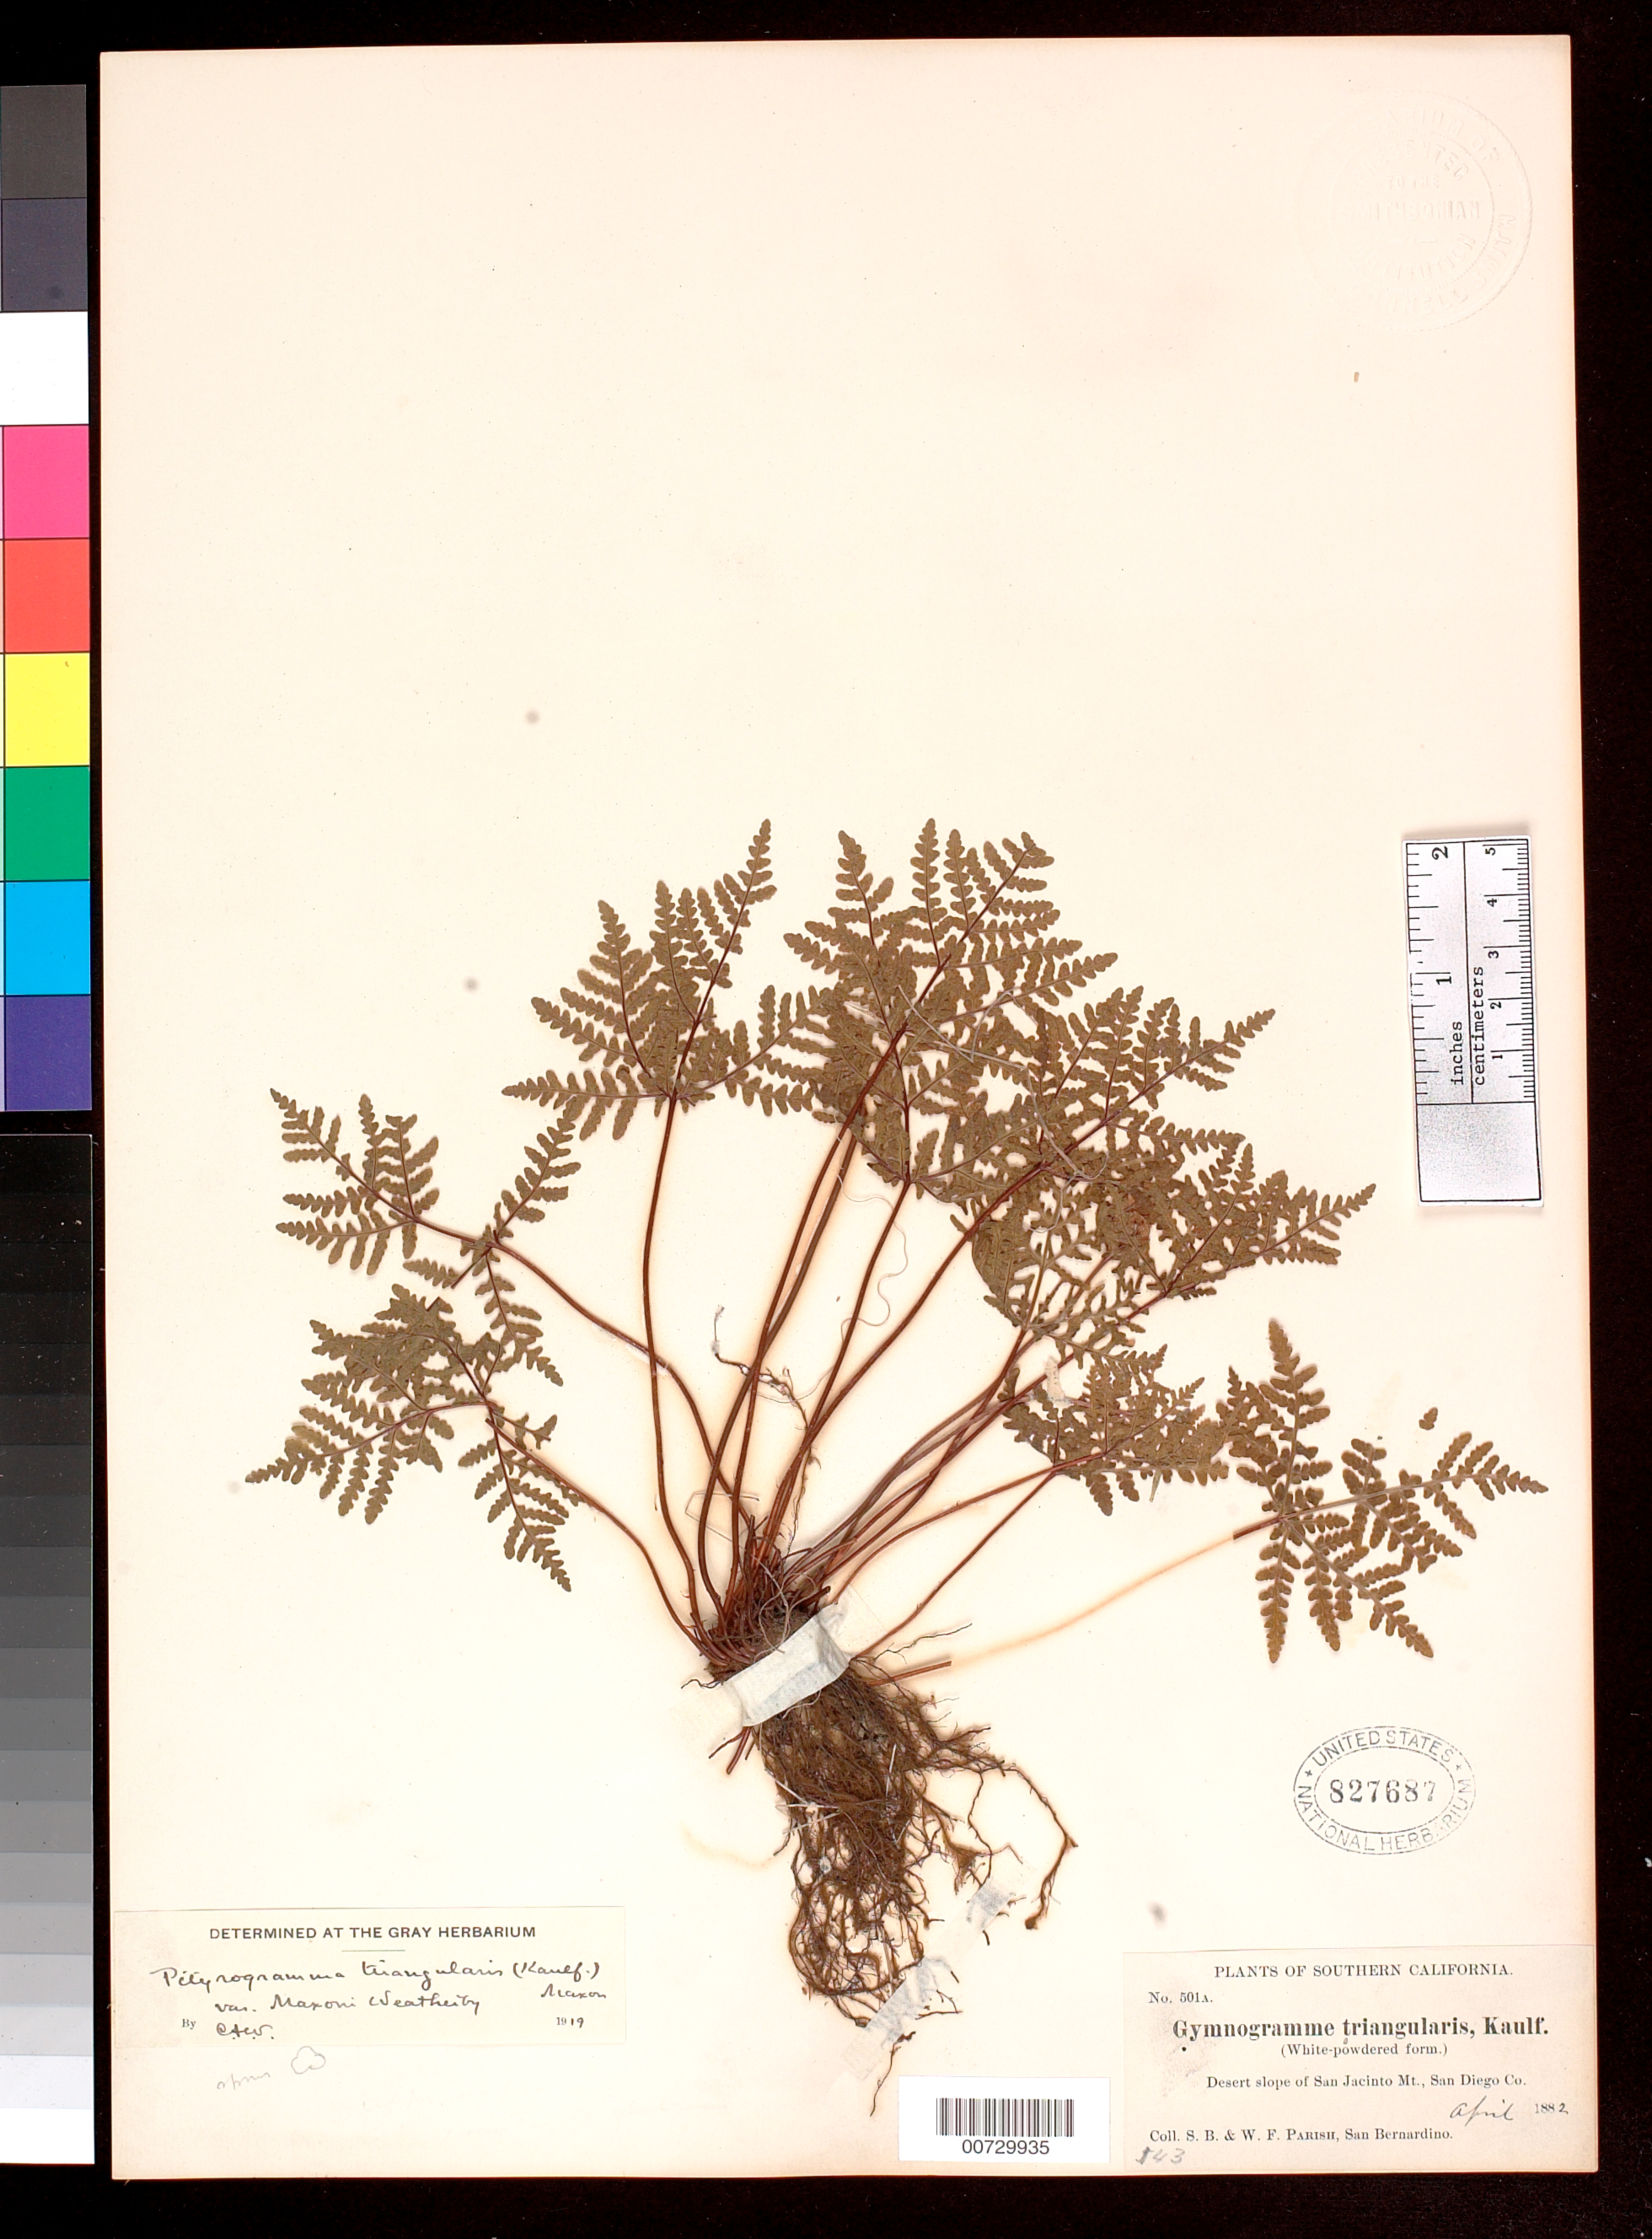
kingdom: Plantae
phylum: Tracheophyta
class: Polypodiopsida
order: Polypodiales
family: Pteridaceae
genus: Pentagramma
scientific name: Pentagramma triangularis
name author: (Kaulf.) Yatsk. et al.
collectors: S. B. Parish & W. F. Parish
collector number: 501A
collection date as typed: Apr 1882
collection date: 1882-04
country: United States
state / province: California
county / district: Riverside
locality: Desert slope of San Jacinto Mts.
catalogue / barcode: US 827687